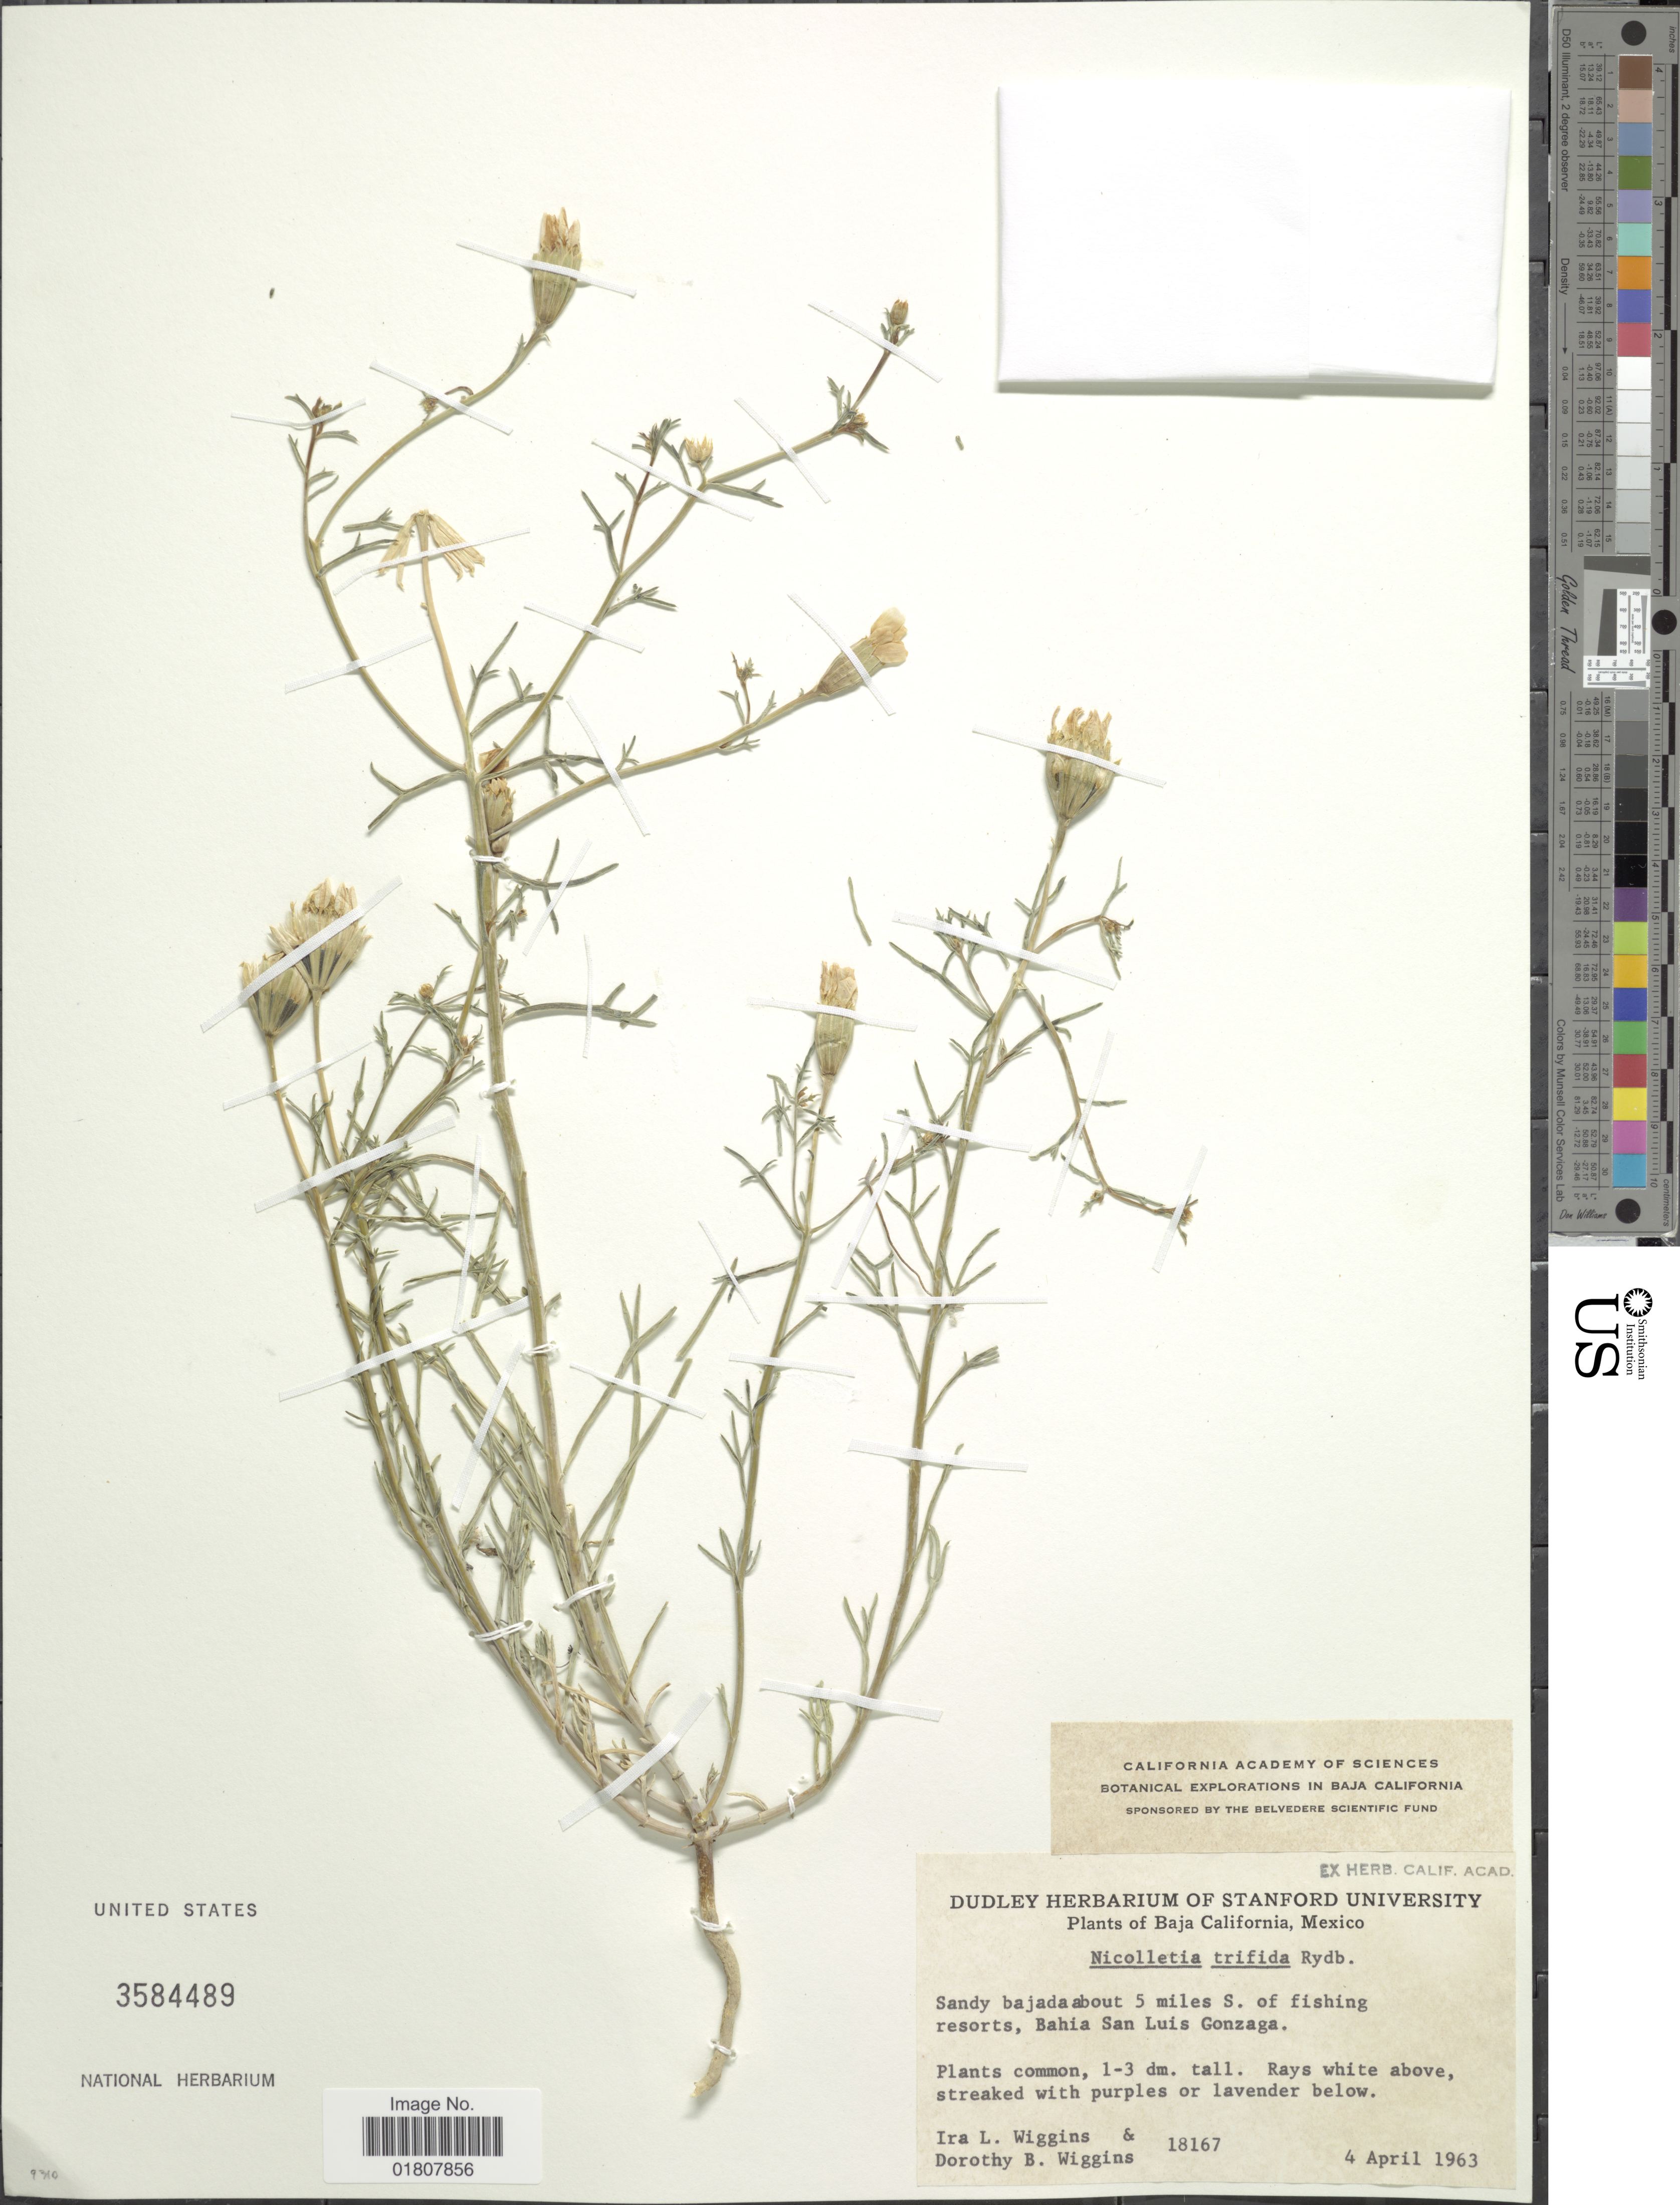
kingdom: Plantae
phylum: Tracheophyta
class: Magnoliopsida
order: Asterales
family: Asteraceae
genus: Nicolletia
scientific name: Nicolletia trifida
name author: Rydb.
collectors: I. L. Wiggins & D. B. Wiggins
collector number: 18167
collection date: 1963-04-04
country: Mexico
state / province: Baja California Sur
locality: Sandy bajada about 5 miles S of fishing resorts, Bahia San Luis Gonzaga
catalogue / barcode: US 3584489